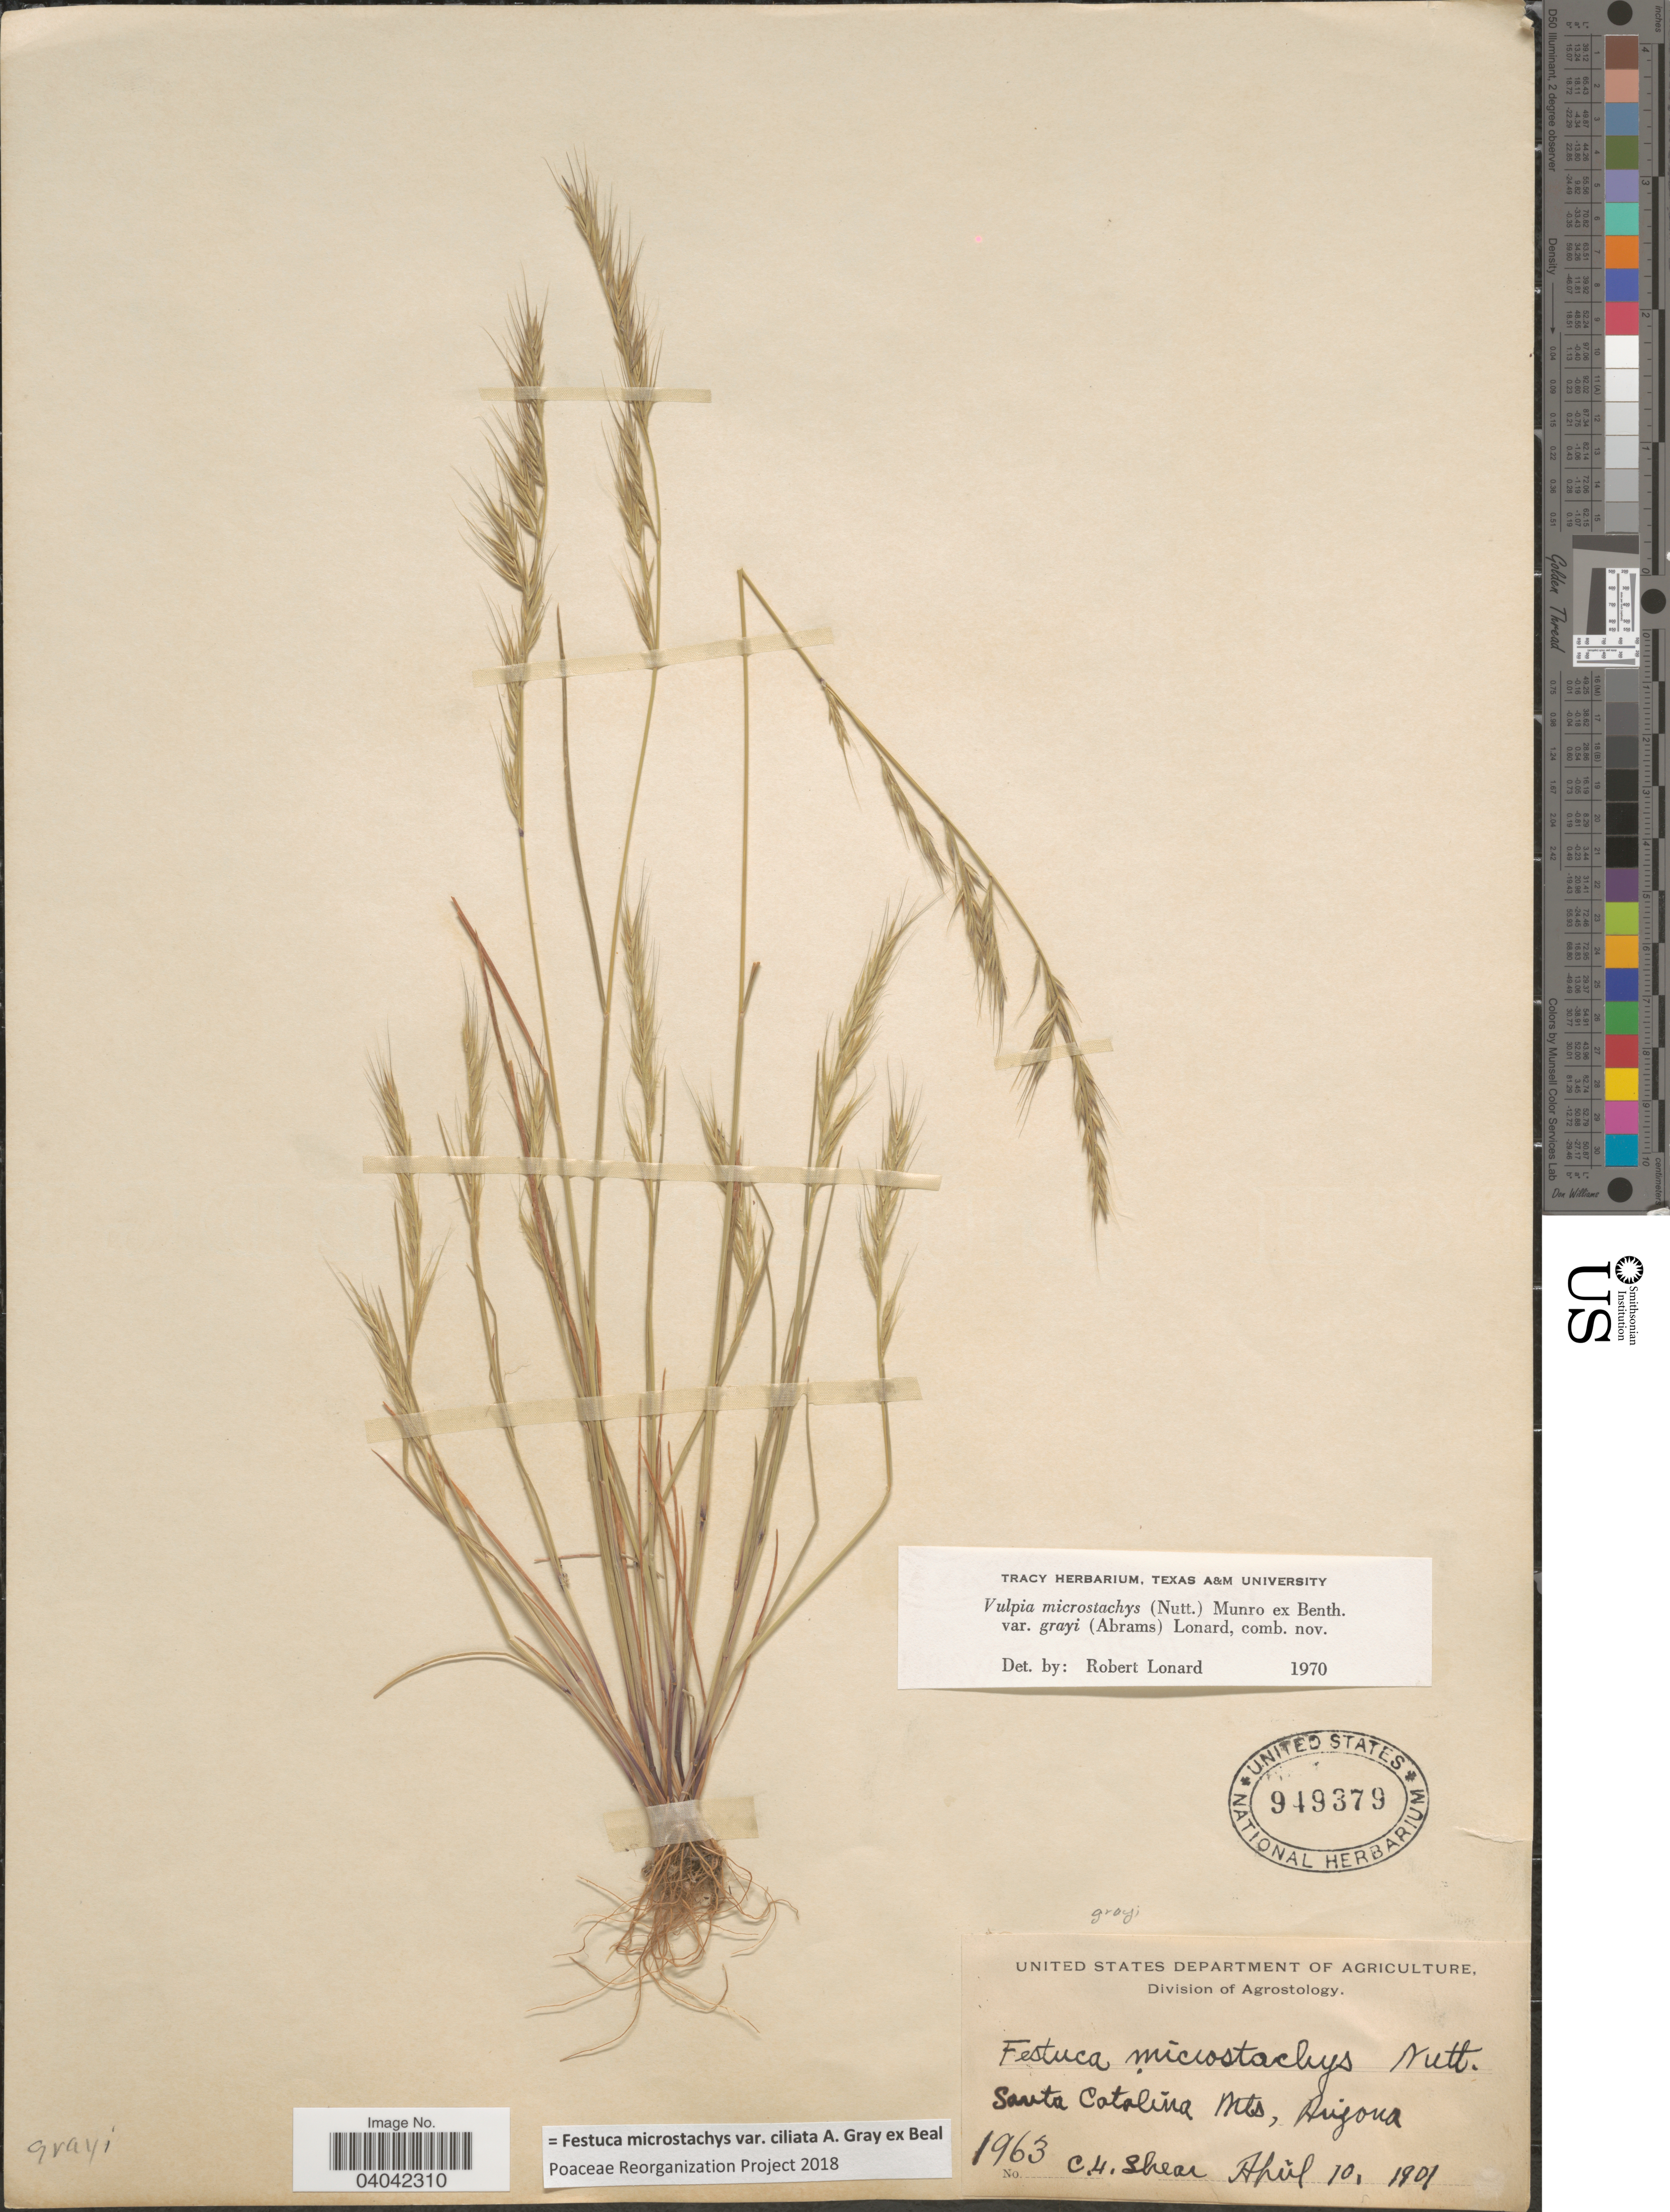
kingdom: Plantae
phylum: Tracheophyta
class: Liliopsida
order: Poales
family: Poaceae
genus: Festuca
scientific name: Festuca microstachys var. ciliata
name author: A. Gray ex W.J. Beal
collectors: C. L. Shear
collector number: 1963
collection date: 1901-04-10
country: United States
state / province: Arizona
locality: Santa Catalina Mts.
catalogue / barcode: US 949379